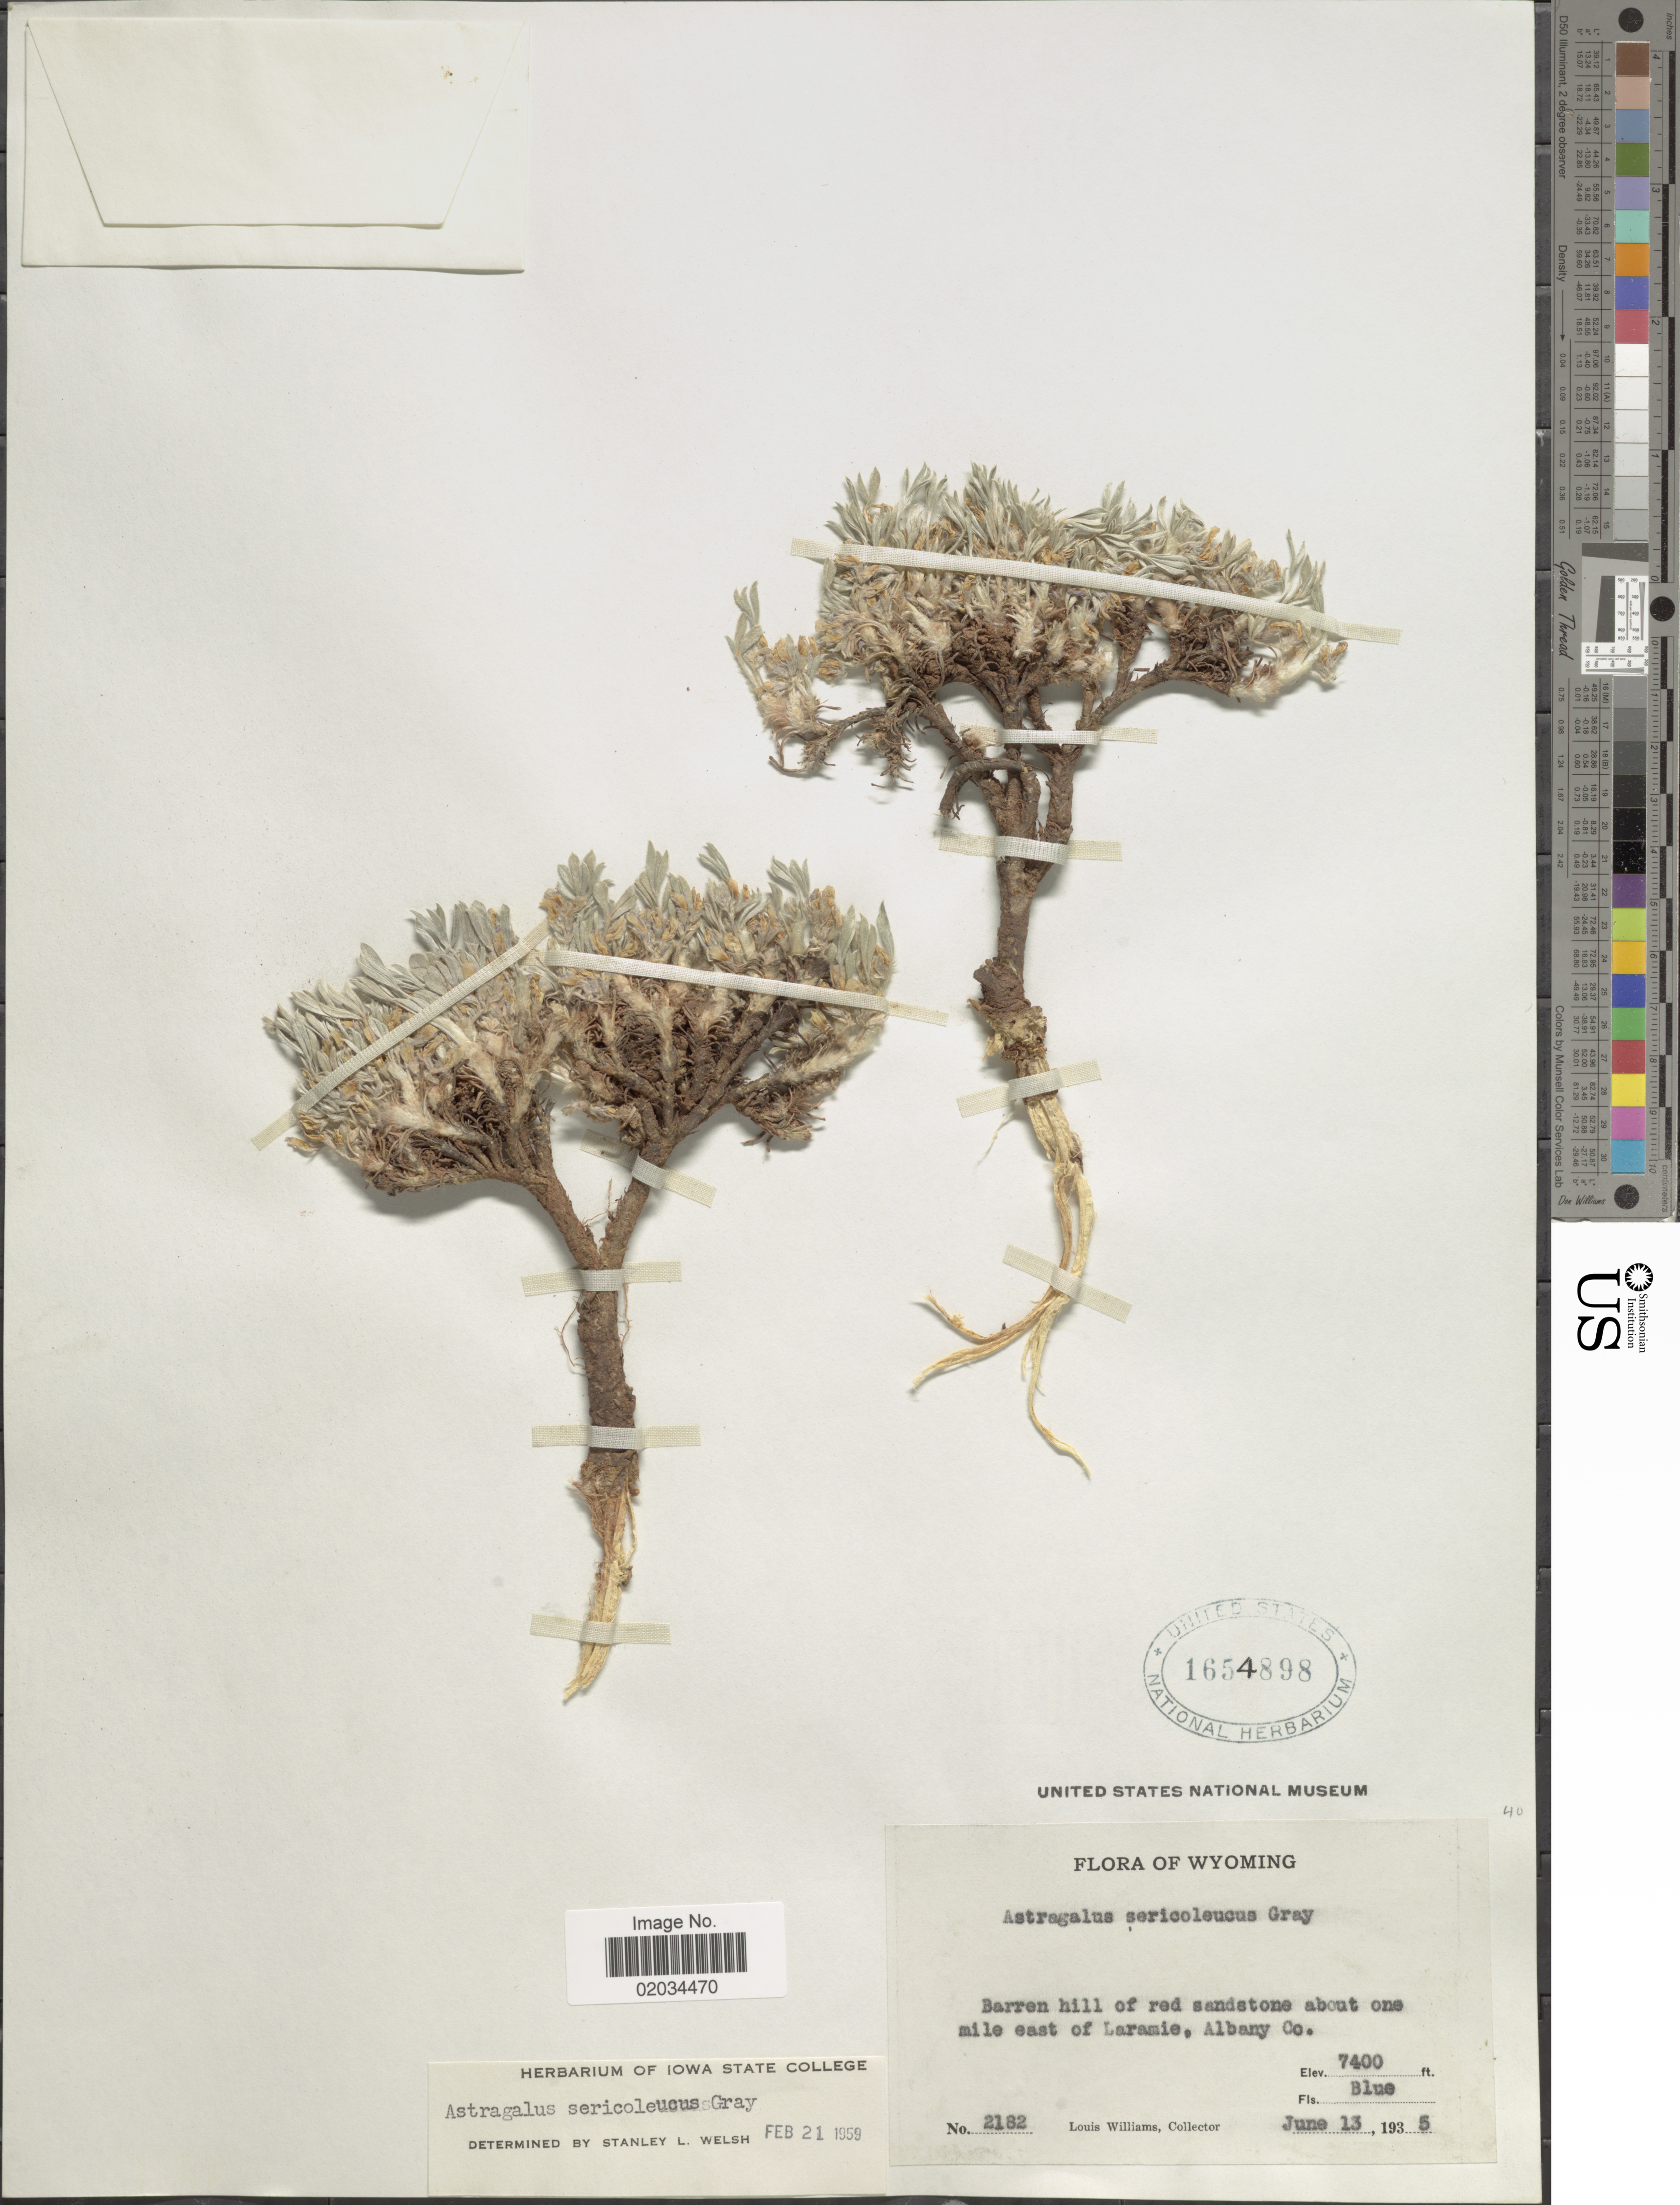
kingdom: Plantae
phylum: Tracheophyta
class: Magnoliopsida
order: Fabales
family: Fabaceae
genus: Astragalus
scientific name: Astragalus sericoleucus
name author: A. Gray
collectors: L. Williams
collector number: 2182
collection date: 1935-06-13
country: United States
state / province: Wyoming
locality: Barren hill of red sandstone about one mile east of Laramie Co.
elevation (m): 2256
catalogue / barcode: US 1654898